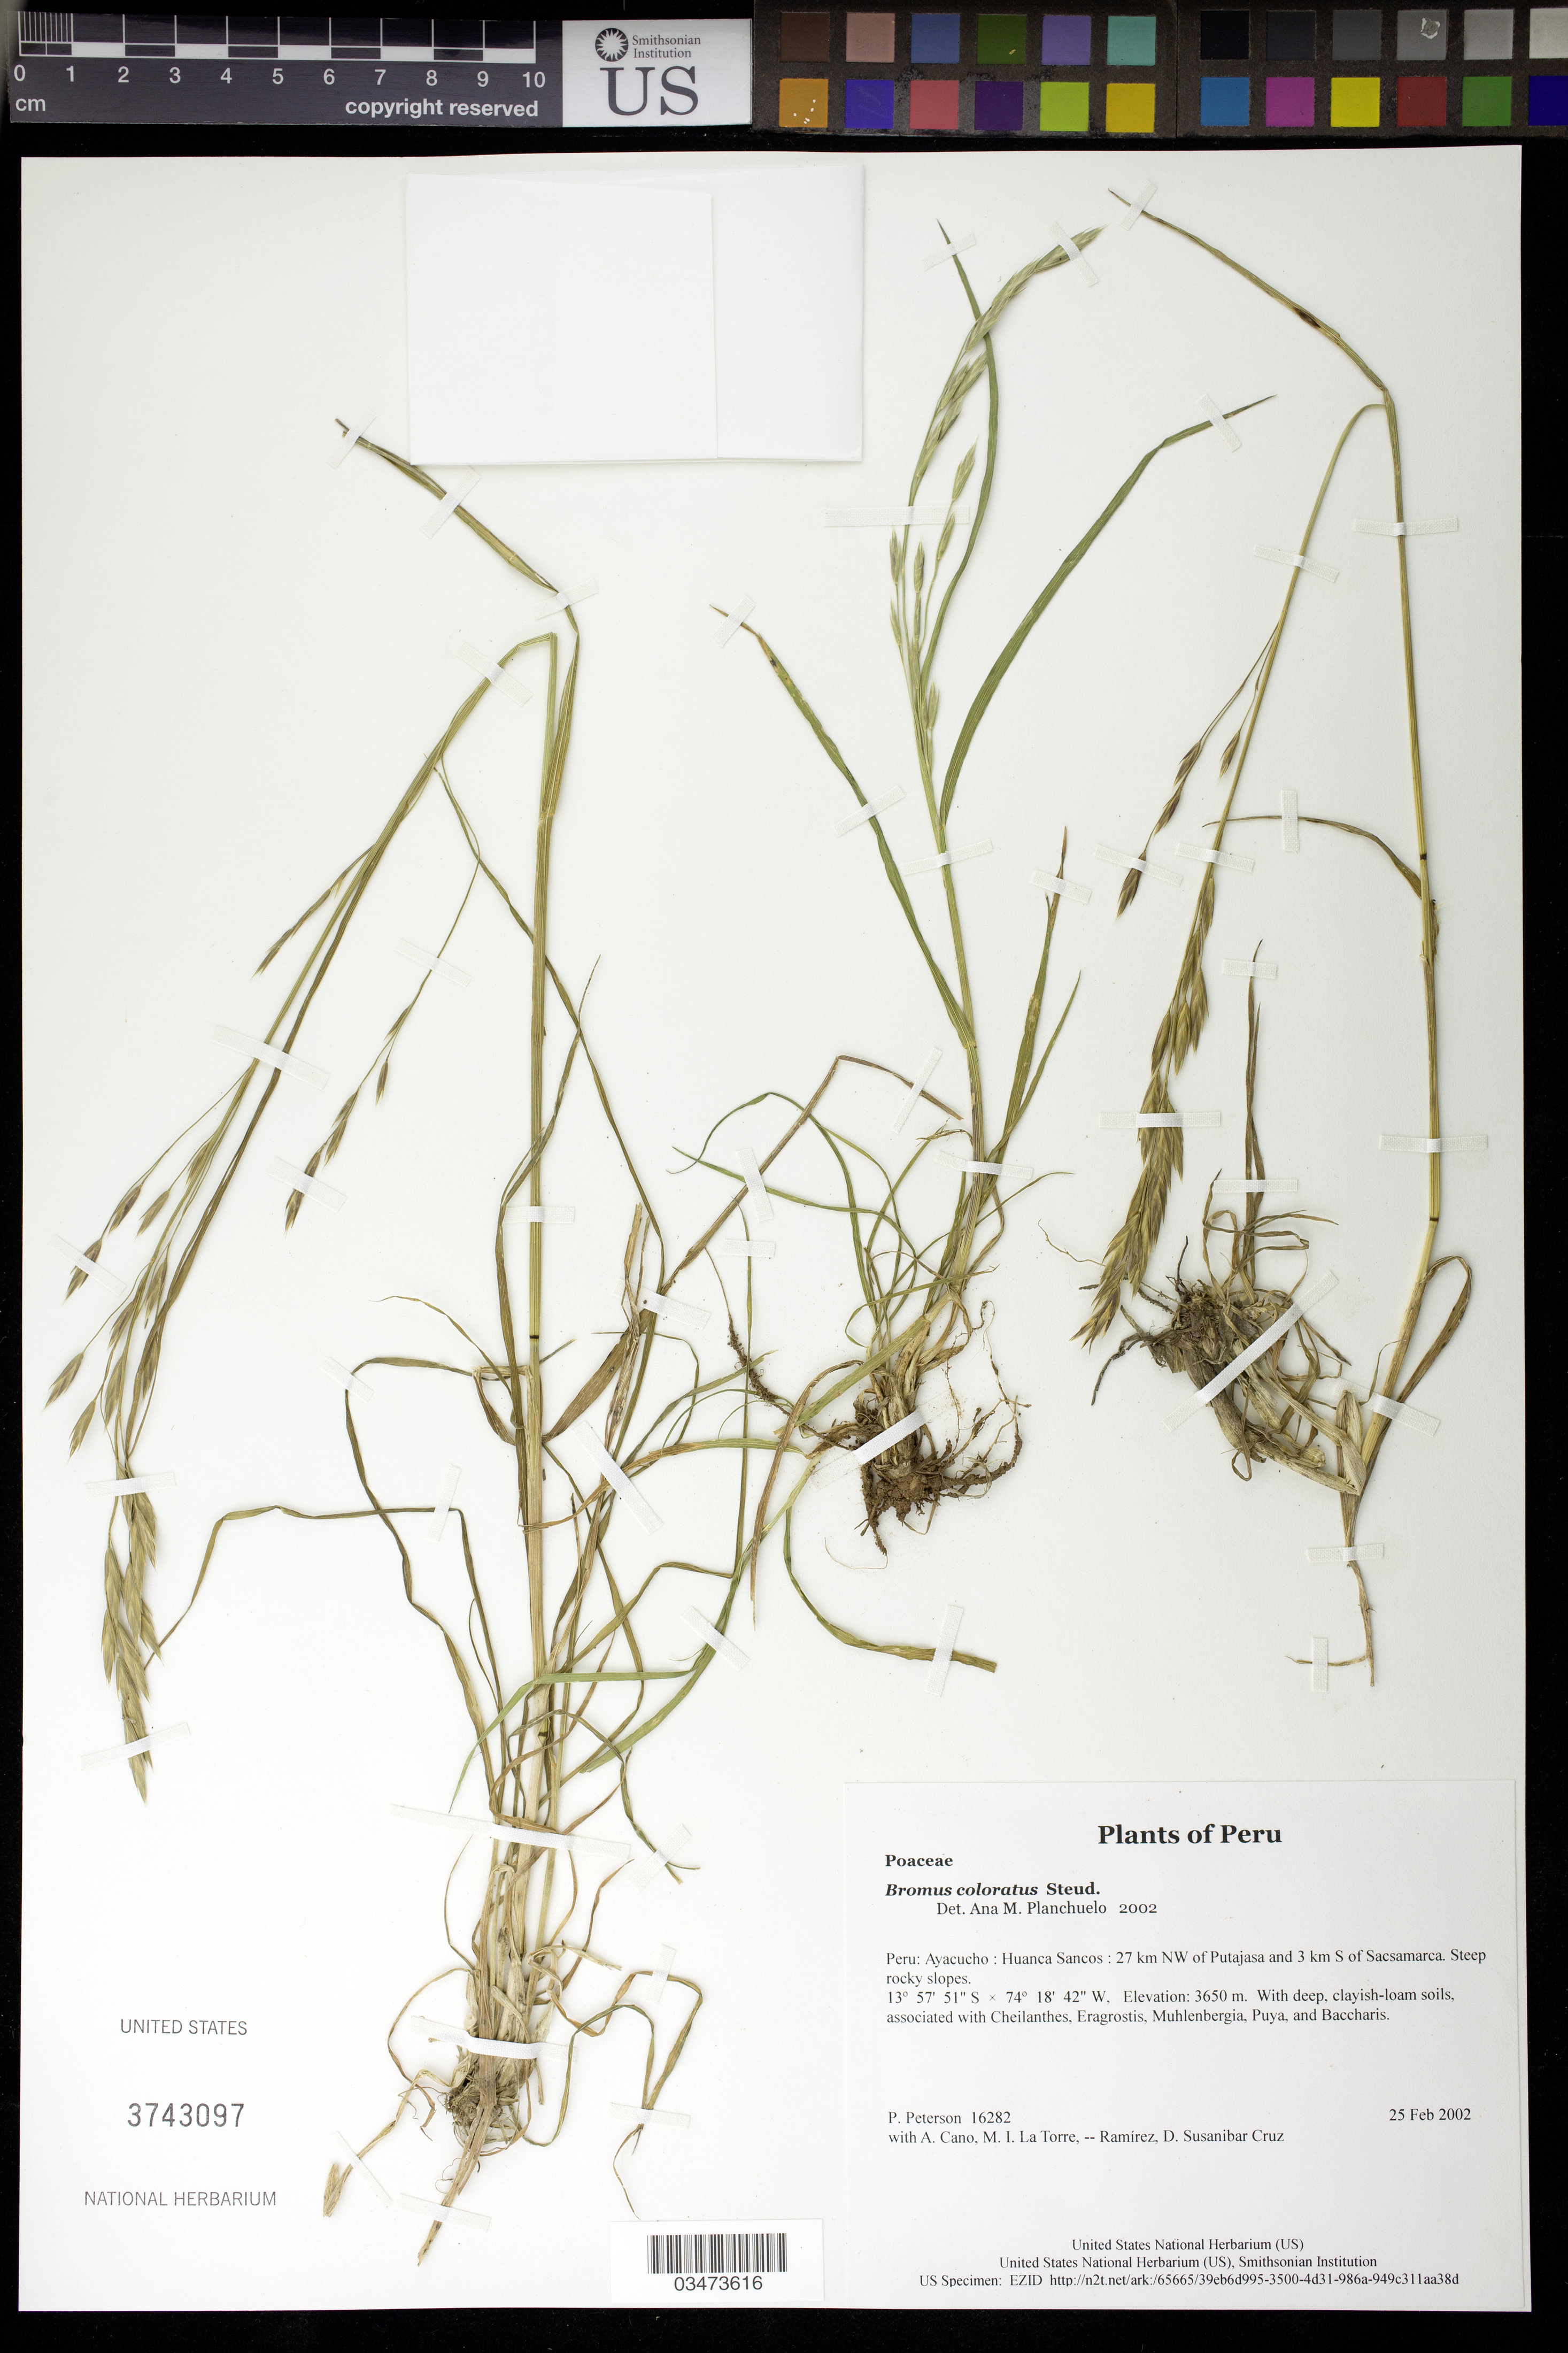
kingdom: Plantae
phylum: Tracheophyta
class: Liliopsida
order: Poales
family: Poaceae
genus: Bromus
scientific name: Bromus coloratus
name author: Steud.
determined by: Planchuelo, A. M.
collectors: P. M. Peterson, A. Cano, M. I. La Torre, A. Ramírez & D. Susanibar Cruz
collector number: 16282 a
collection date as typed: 25 Feb 2002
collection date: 2002-02-25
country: Peru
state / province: Ayacucho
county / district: Huanca Sancos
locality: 27 km NW of Putajasa and 3 km S of Sacsamarca. Steep rocky slopes.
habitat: With deep, clayish-loam soils, associated with ~Cheilanthes, Eragrostis, Muhlenbergia, Puya, and Baccharis~.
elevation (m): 3650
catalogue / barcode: US 3743097